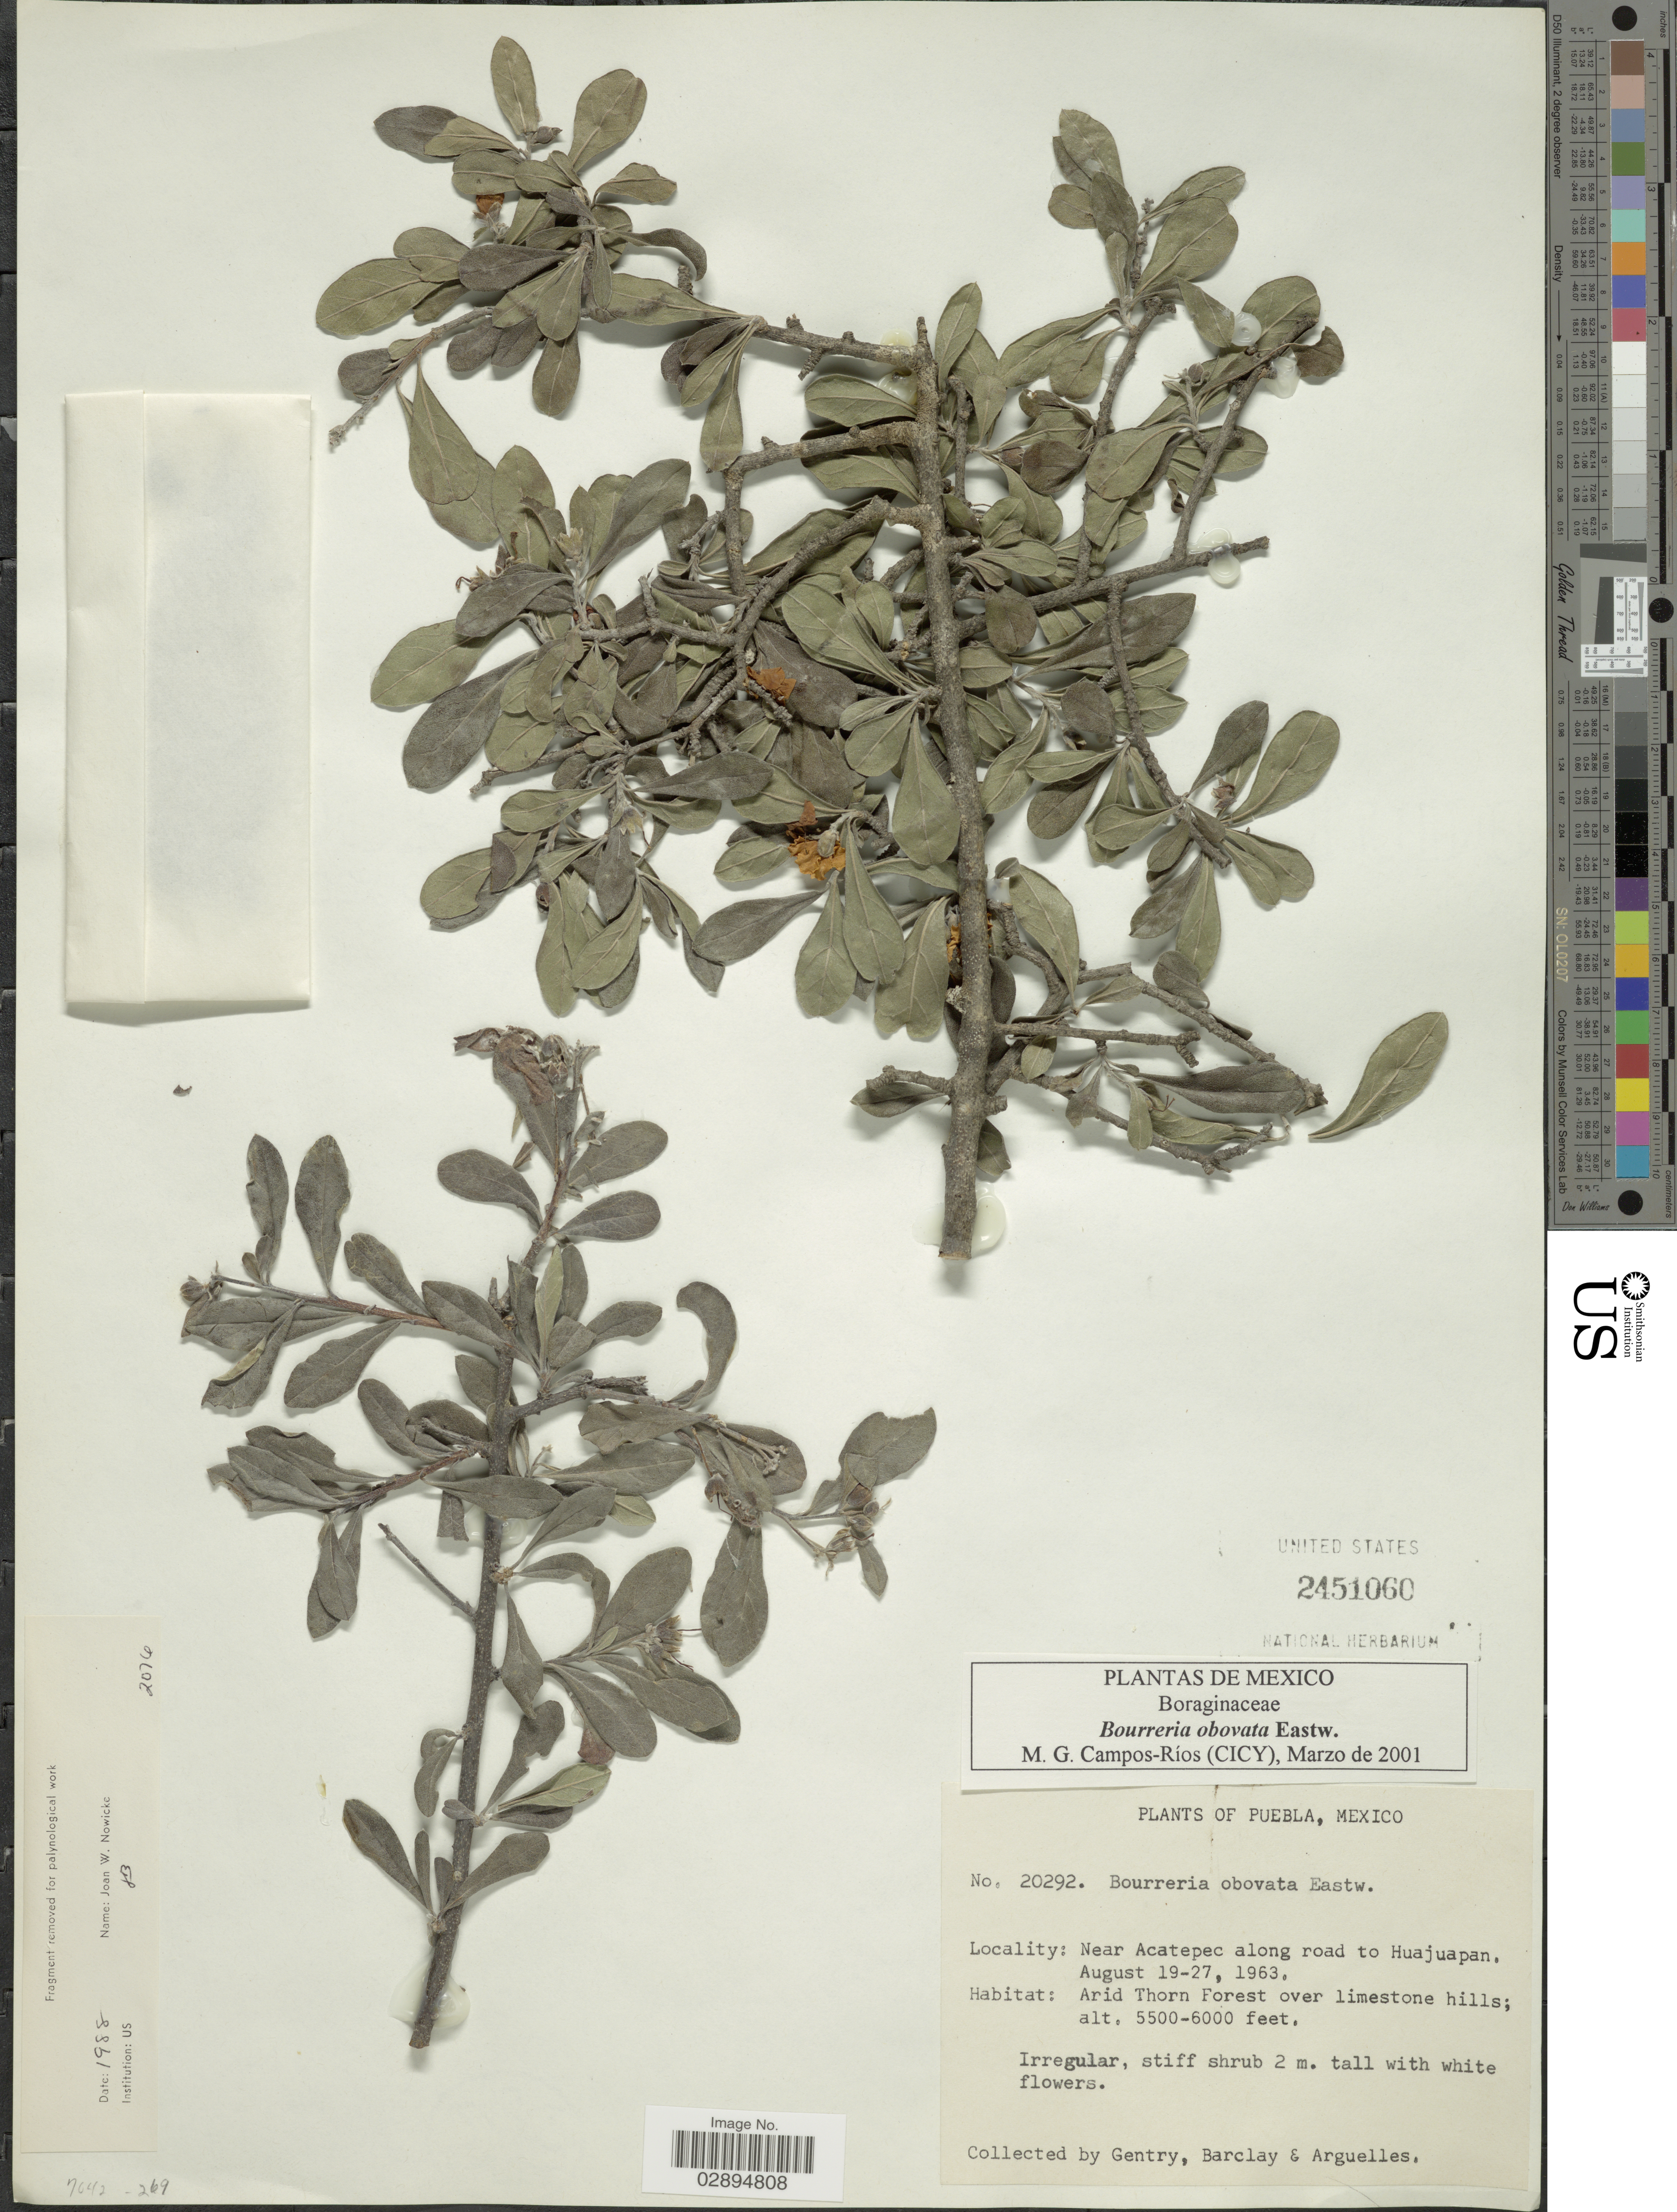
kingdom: Plantae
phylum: Tracheophyta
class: Magnoliopsida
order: Boraginales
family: Ehretiaceae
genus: Bourreria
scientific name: Bourreria obovata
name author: Eastw.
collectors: Gentry, --, -- Barclay & Arguelles, --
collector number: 20292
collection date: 1963-08-19/1963-08-27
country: Mexico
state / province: Puebla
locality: Near Acatepec along road to Huajuapan. Arid Thorn Forest over limestone hills.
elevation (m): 1676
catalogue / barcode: US 2451060